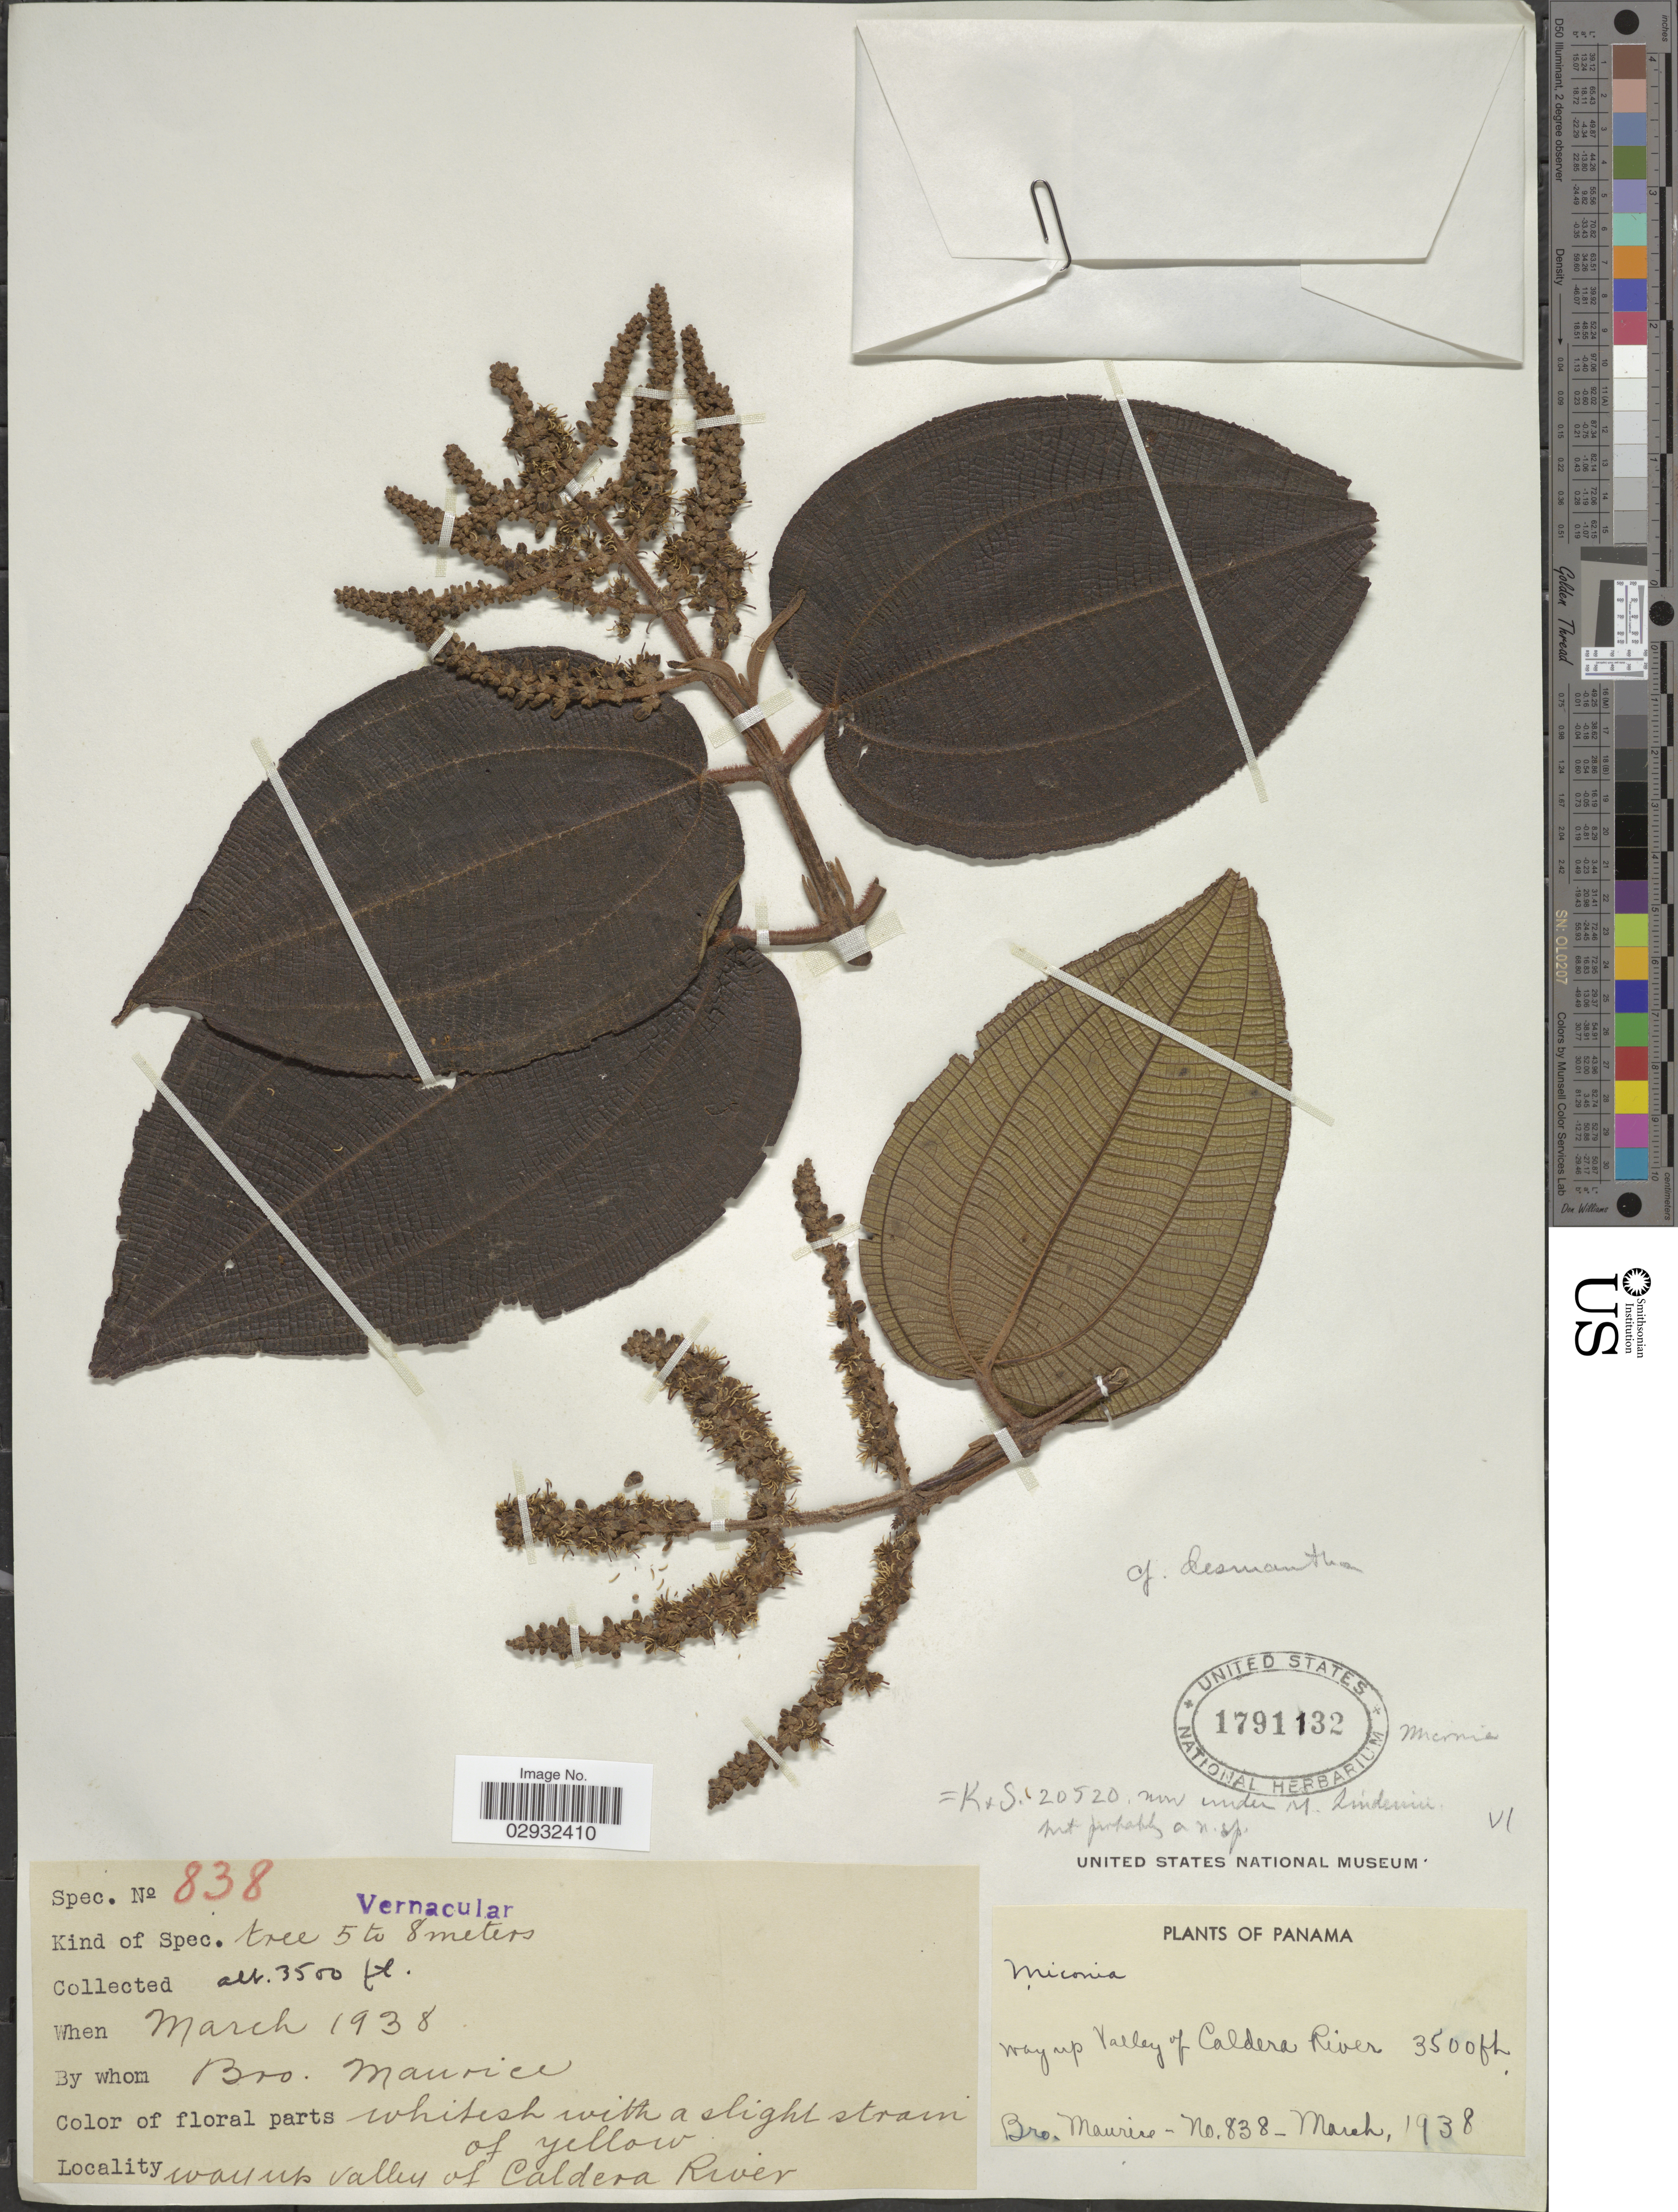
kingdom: Plantae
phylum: Tracheophyta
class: Magnoliopsida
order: Myrtales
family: Melastomataceae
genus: Miconia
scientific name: Miconia desmantha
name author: Benth.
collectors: B. Maurice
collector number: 838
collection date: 1938-03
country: Panama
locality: Way up Valley of Caldera River.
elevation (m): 1067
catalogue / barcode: US 1791132